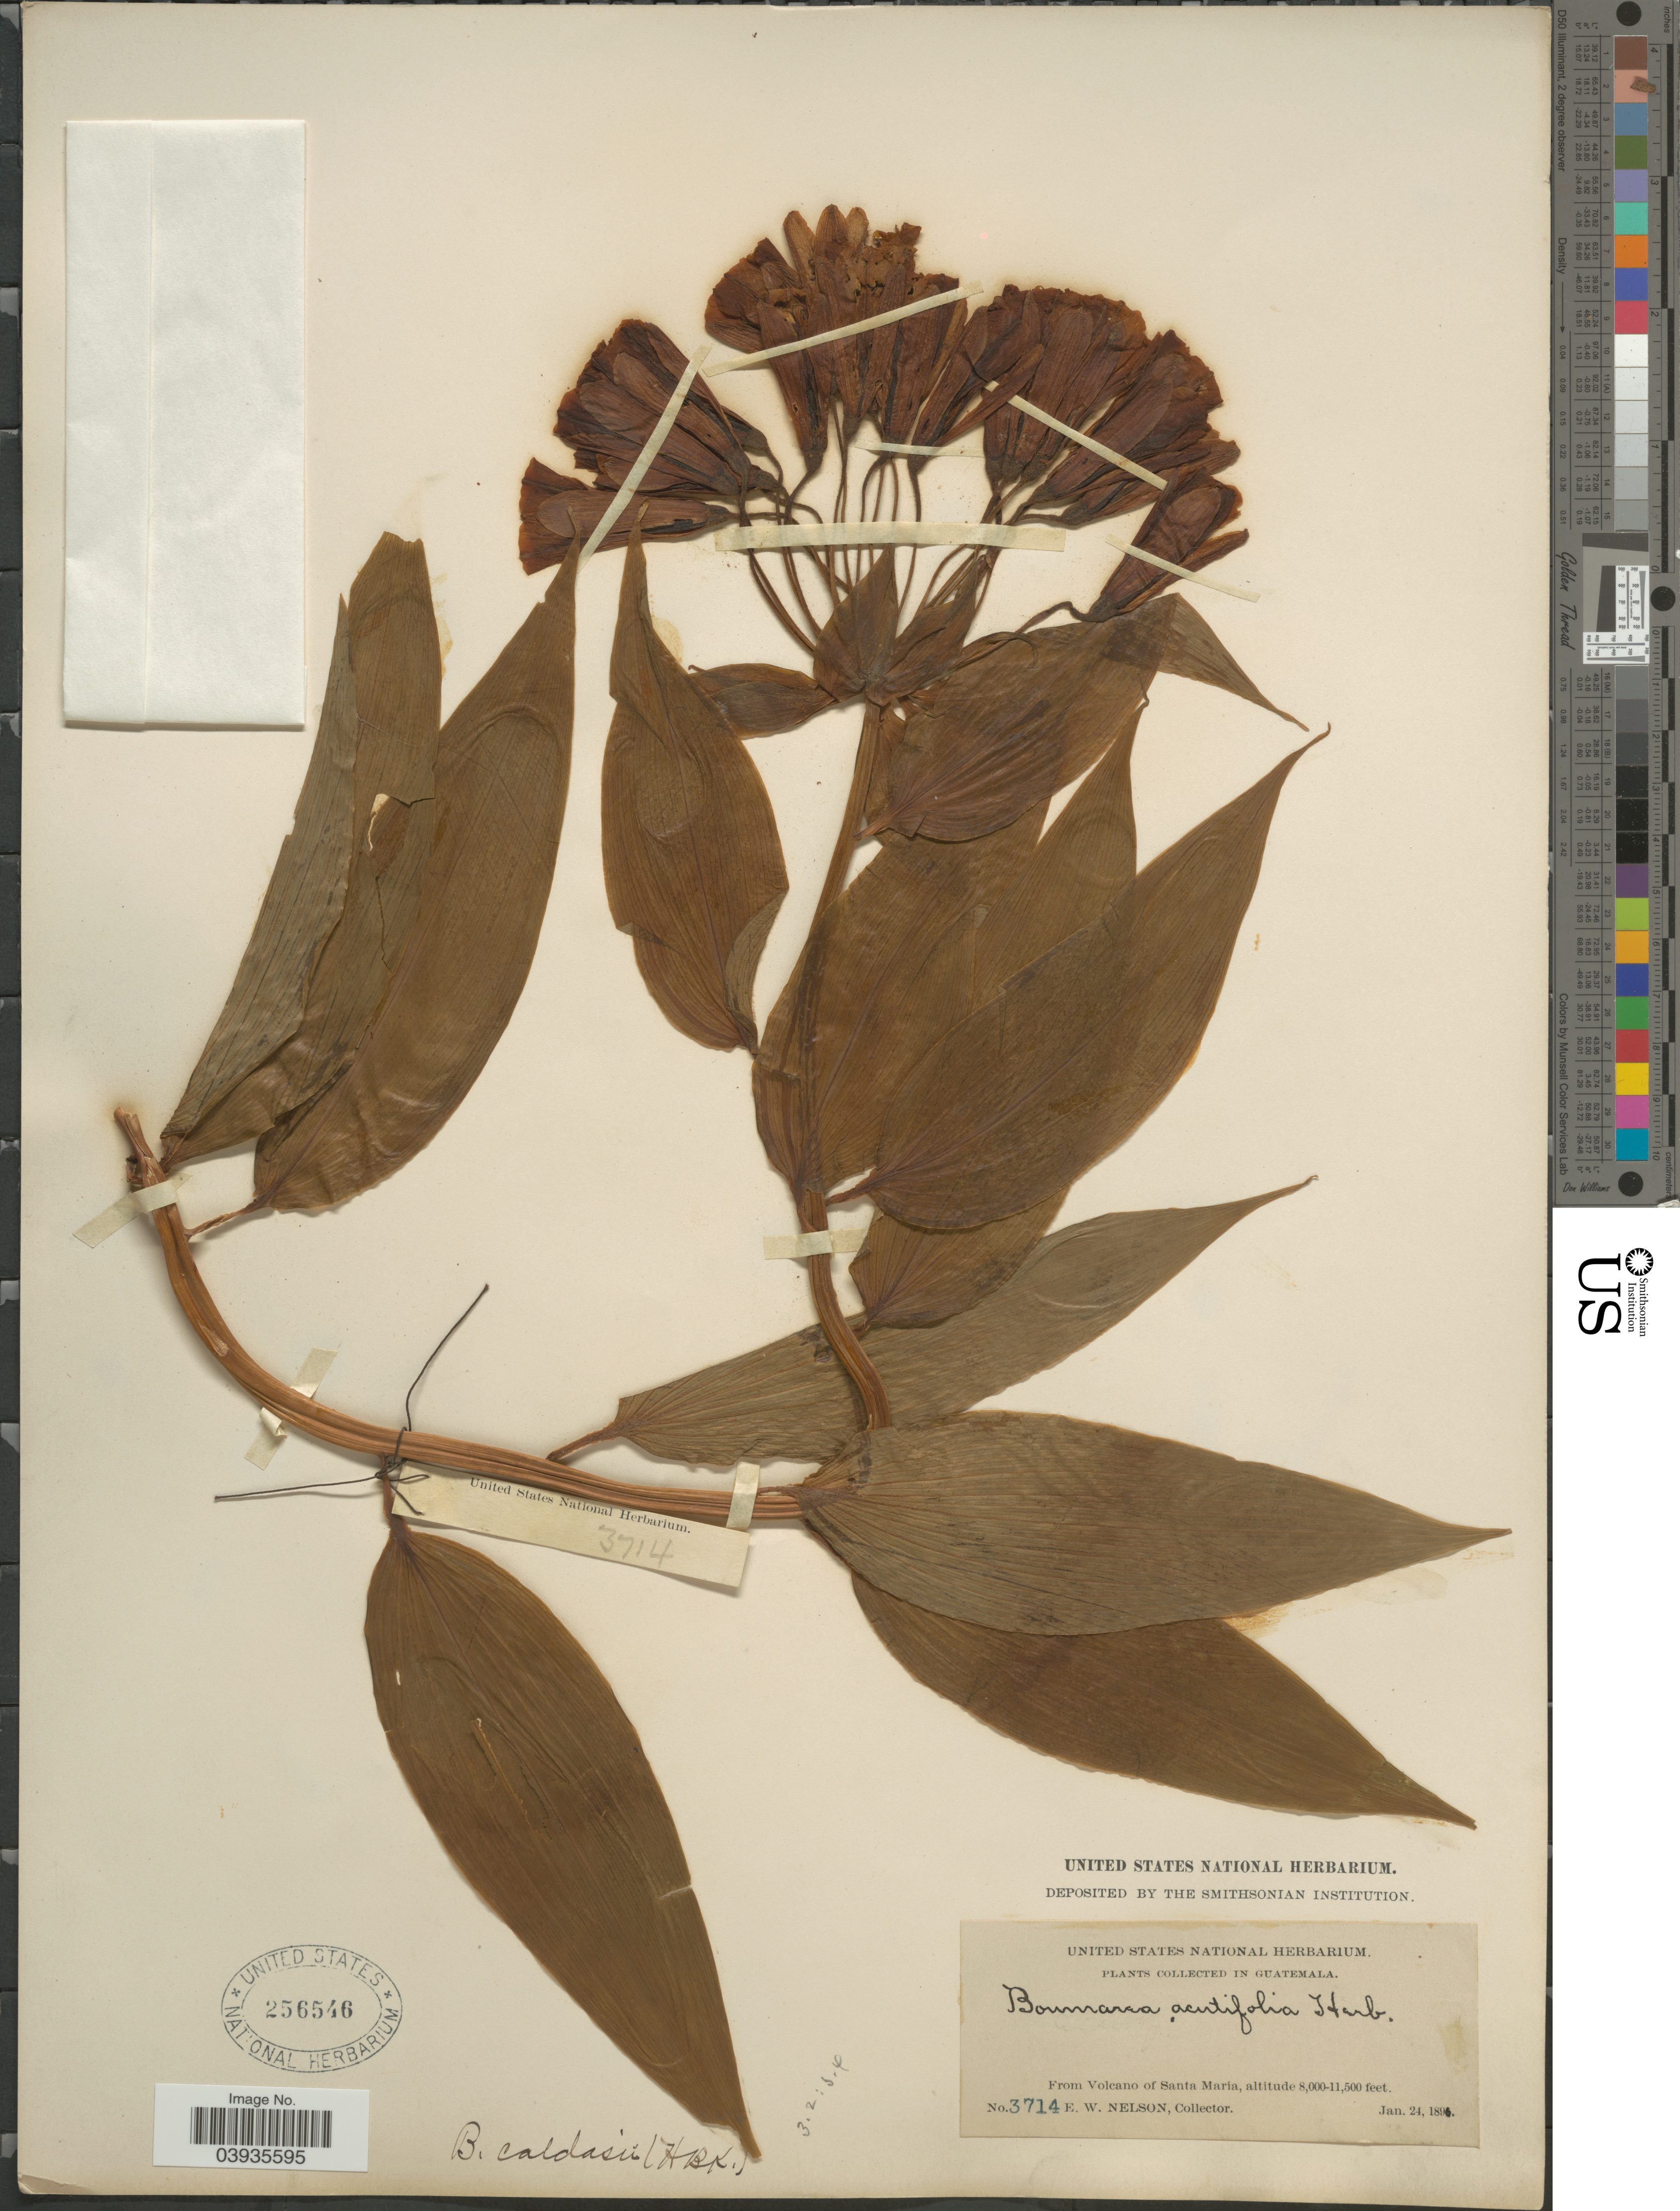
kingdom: Plantae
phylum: Tracheophyta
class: Liliopsida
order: Liliales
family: Alstroemeriaceae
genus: Bomarea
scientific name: Bomarea caldasii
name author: (Kunth) Asch. & Graebener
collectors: E. W. Nelson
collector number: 3714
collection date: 1896-01-24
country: Guatemala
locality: From Volcano of Santa Maria.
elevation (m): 2438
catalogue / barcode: US 256546